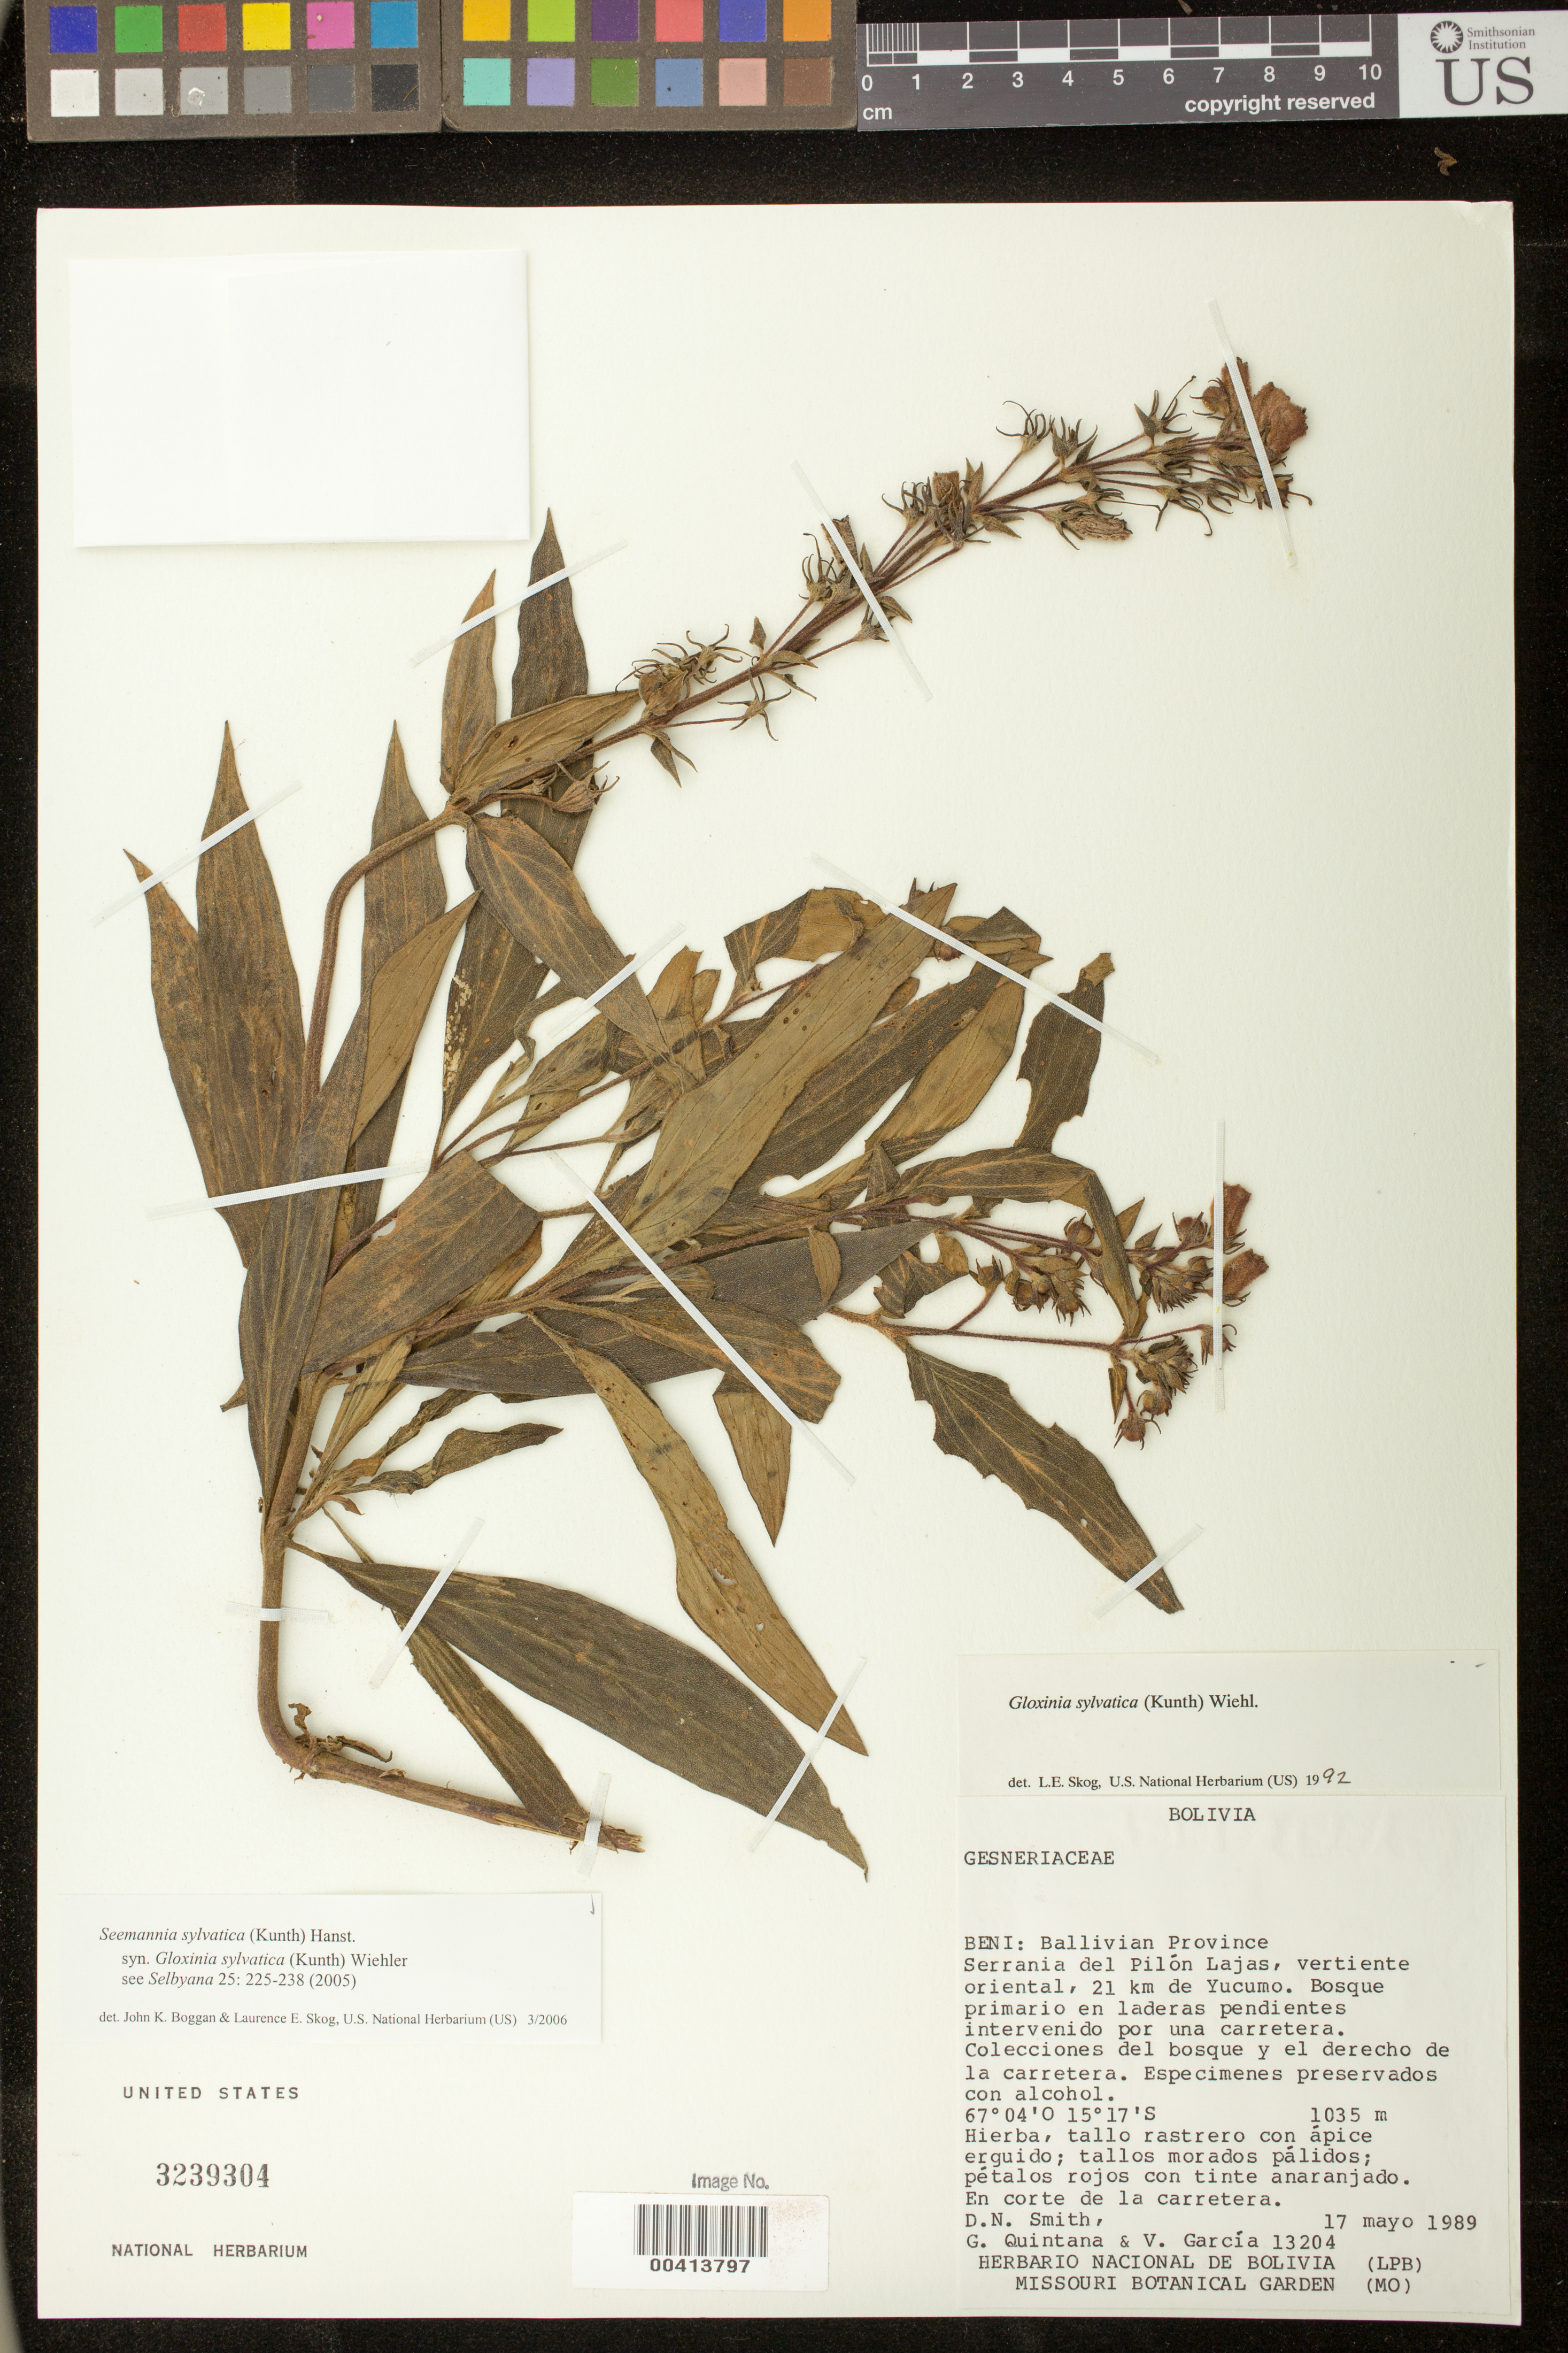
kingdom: Plantae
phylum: Tracheophyta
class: Magnoliopsida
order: Lamiales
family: Gesneriaceae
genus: Seemannia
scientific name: Seemannia sylvatica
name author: (Kunth) Hanst.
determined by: Boggan, J. K.; Skog, L. E.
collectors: D. Smith, G. Quintana & V. García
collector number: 13204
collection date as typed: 17 May 1989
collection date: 1989-05-17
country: Bolivia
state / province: Beni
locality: Pizarro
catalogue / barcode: US 3239304